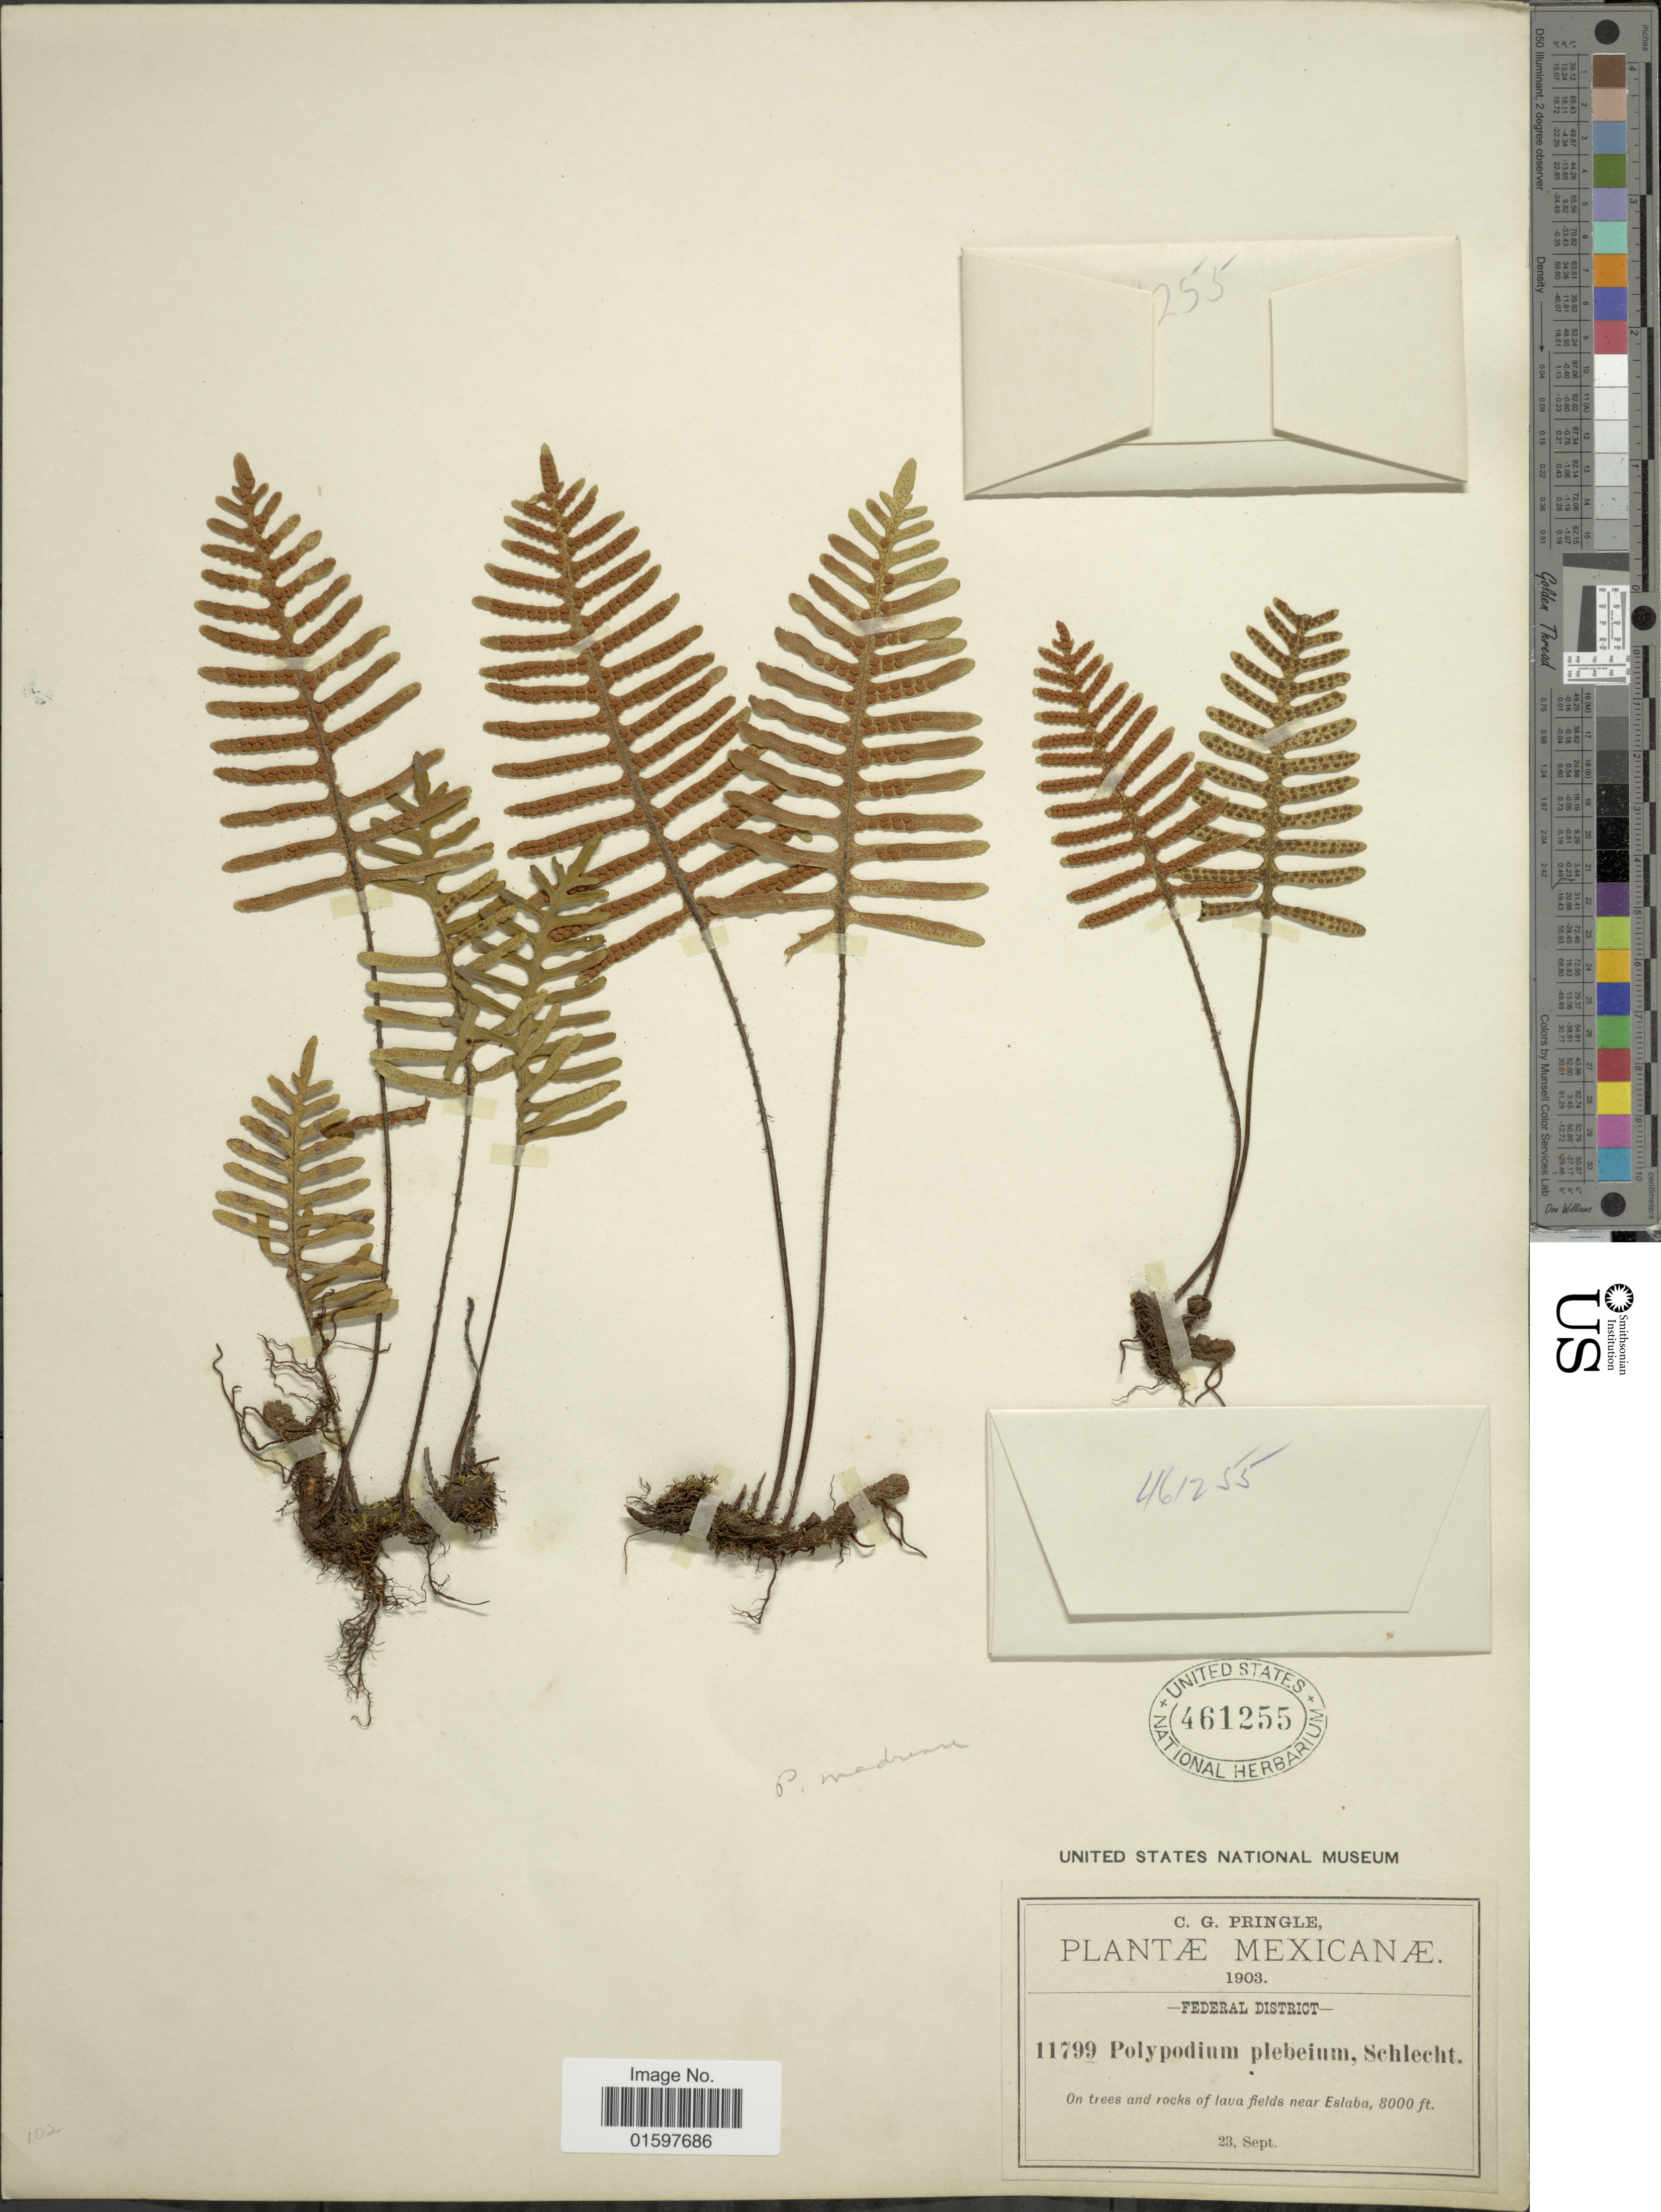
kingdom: Plantae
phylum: Tracheophyta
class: Polypodiopsida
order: Polypodiales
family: Polypodiaceae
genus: Pleopeltis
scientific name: Pleopeltis madrense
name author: (J. Sm.) A.R. Sm. & Tejero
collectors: C. G. Pringle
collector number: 11799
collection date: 1903-09-23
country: Mexico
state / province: Distrito Federal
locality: On trees and rock of lava fields near Eslaba.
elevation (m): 2438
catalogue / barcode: US 461255